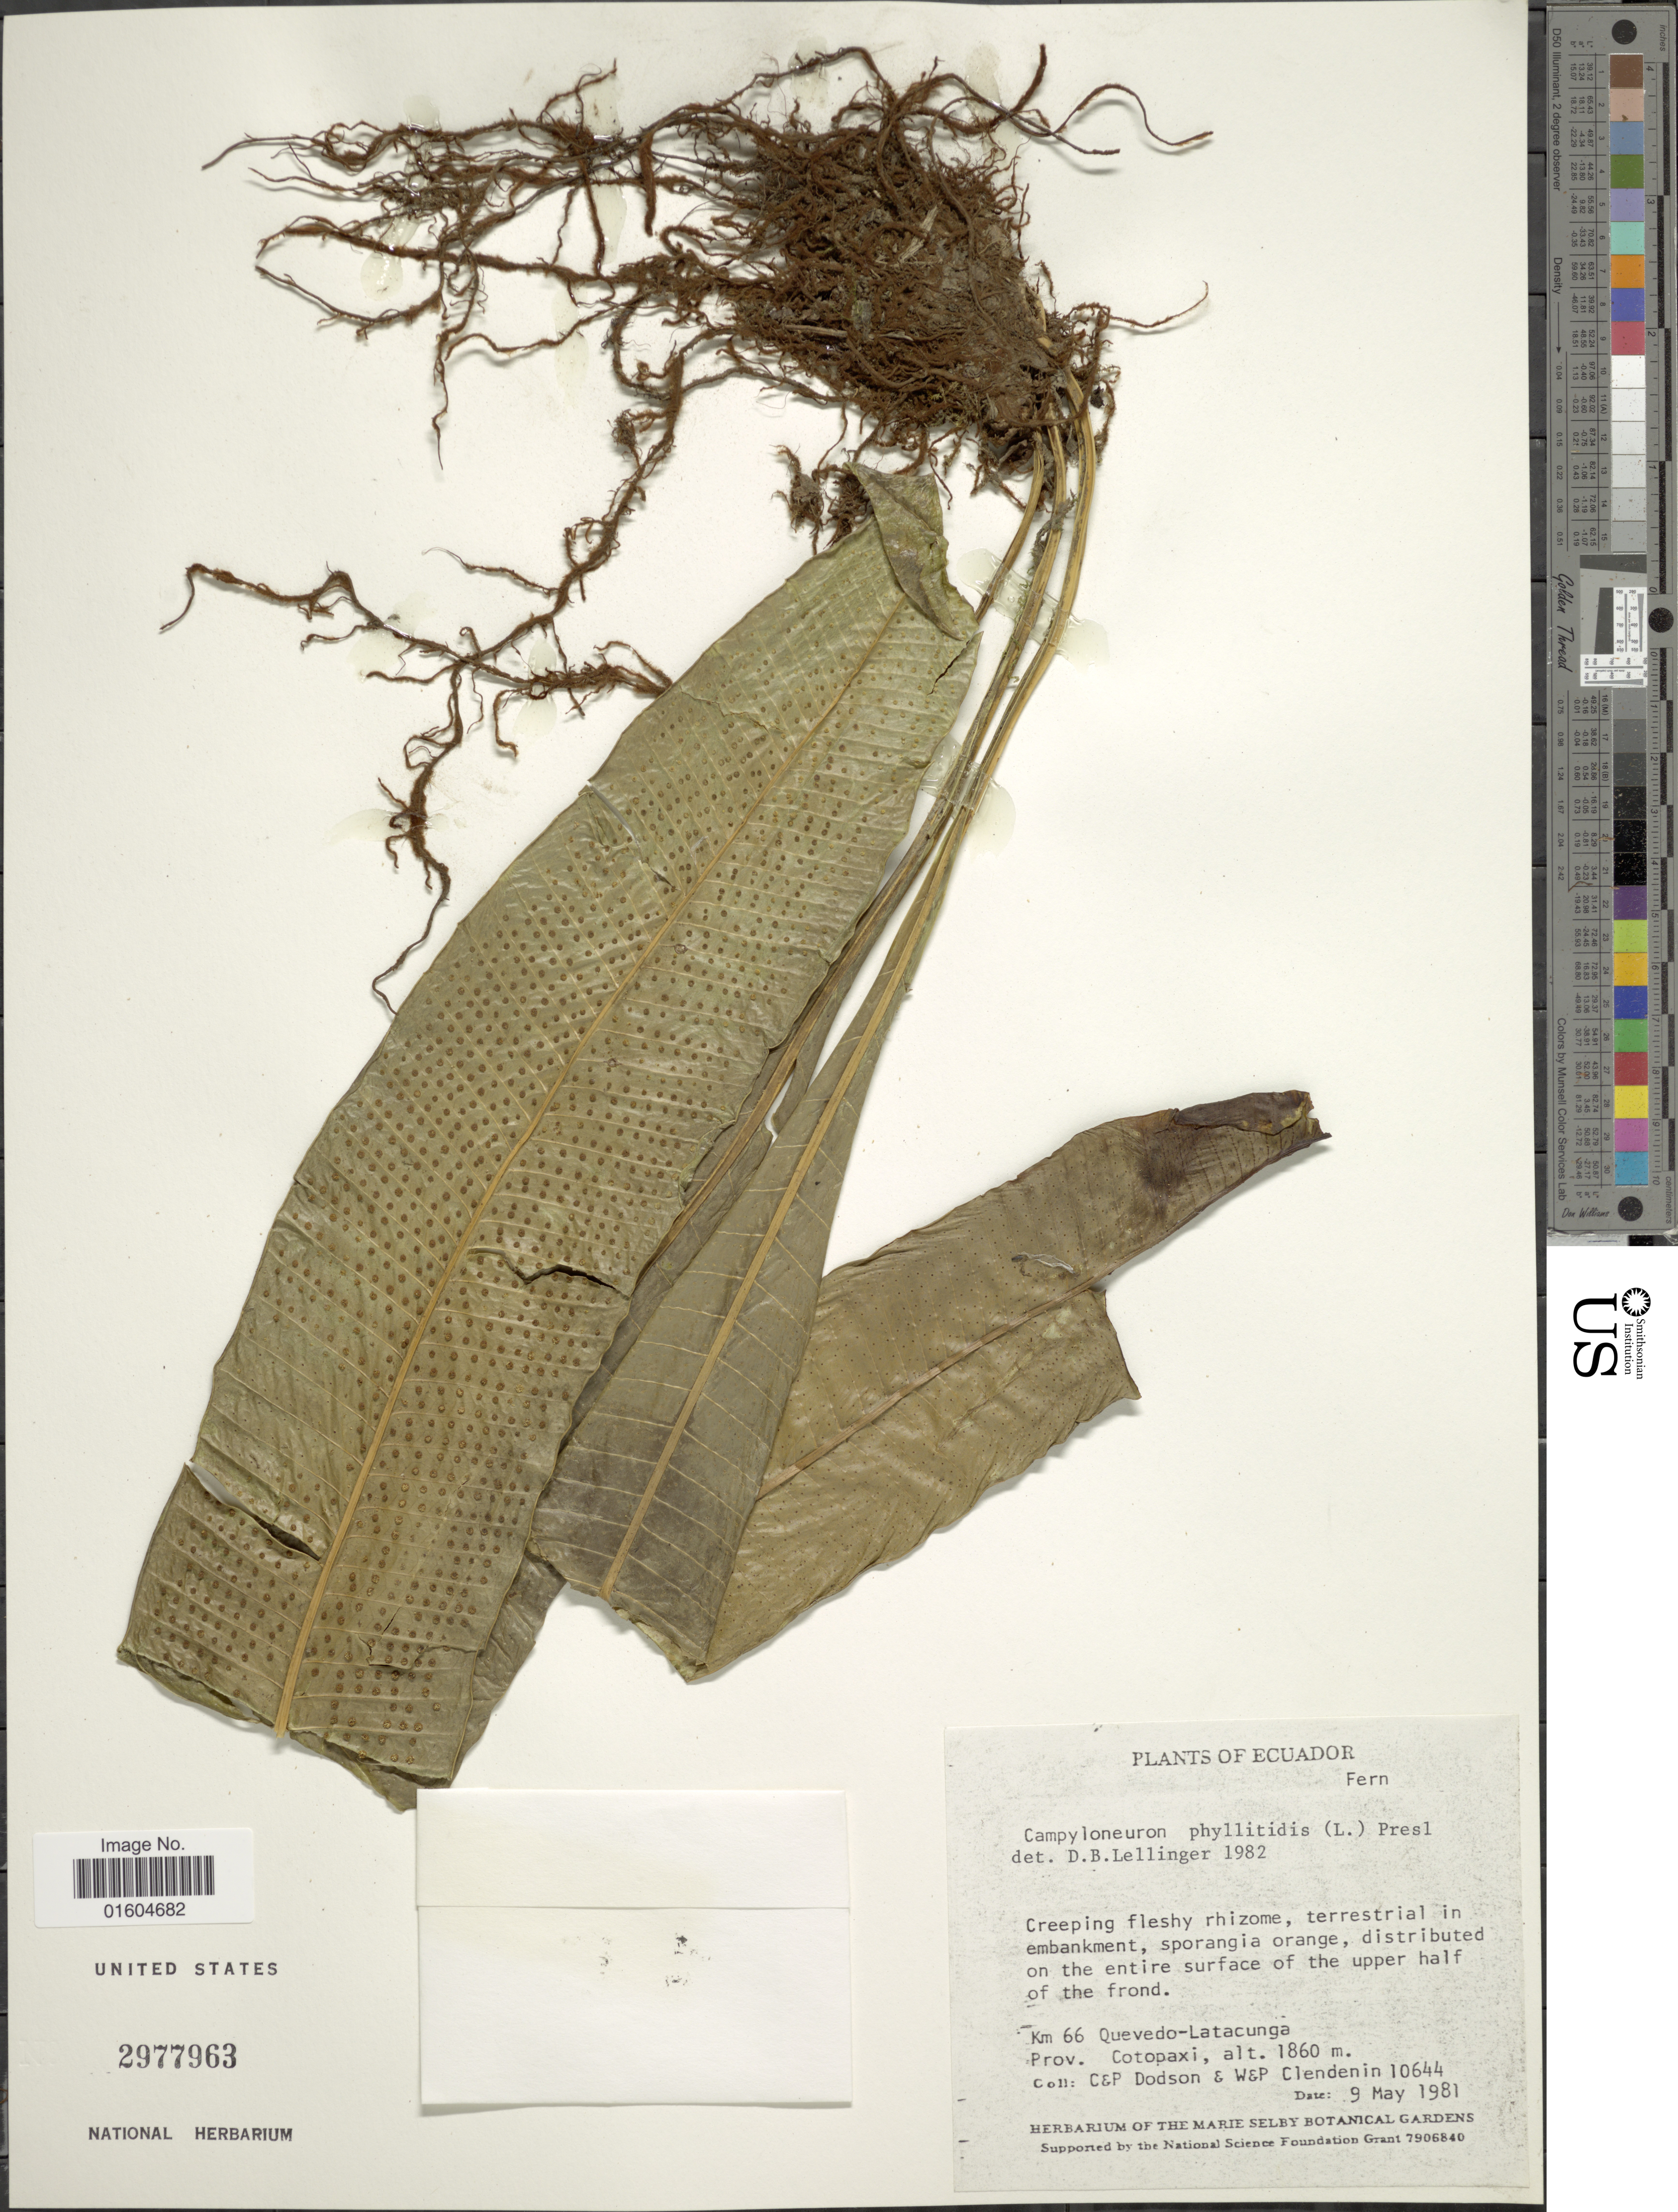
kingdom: Plantae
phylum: Tracheophyta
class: Polypodiopsida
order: Polypodiales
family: Polypodiaceae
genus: Campyloneurum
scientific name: Campyloneurum phyllitidis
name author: (L.) C. Presl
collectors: C. Dodson, P. M. Dodson, W. Clendenin & P. Clendenin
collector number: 10644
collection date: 1981-05-09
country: Ecuador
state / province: Cotopaxi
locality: Ecuador. Km 66 Quevedo-Latacunga. Prov. Cotopaxi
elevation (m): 1860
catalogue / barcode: US 2977963